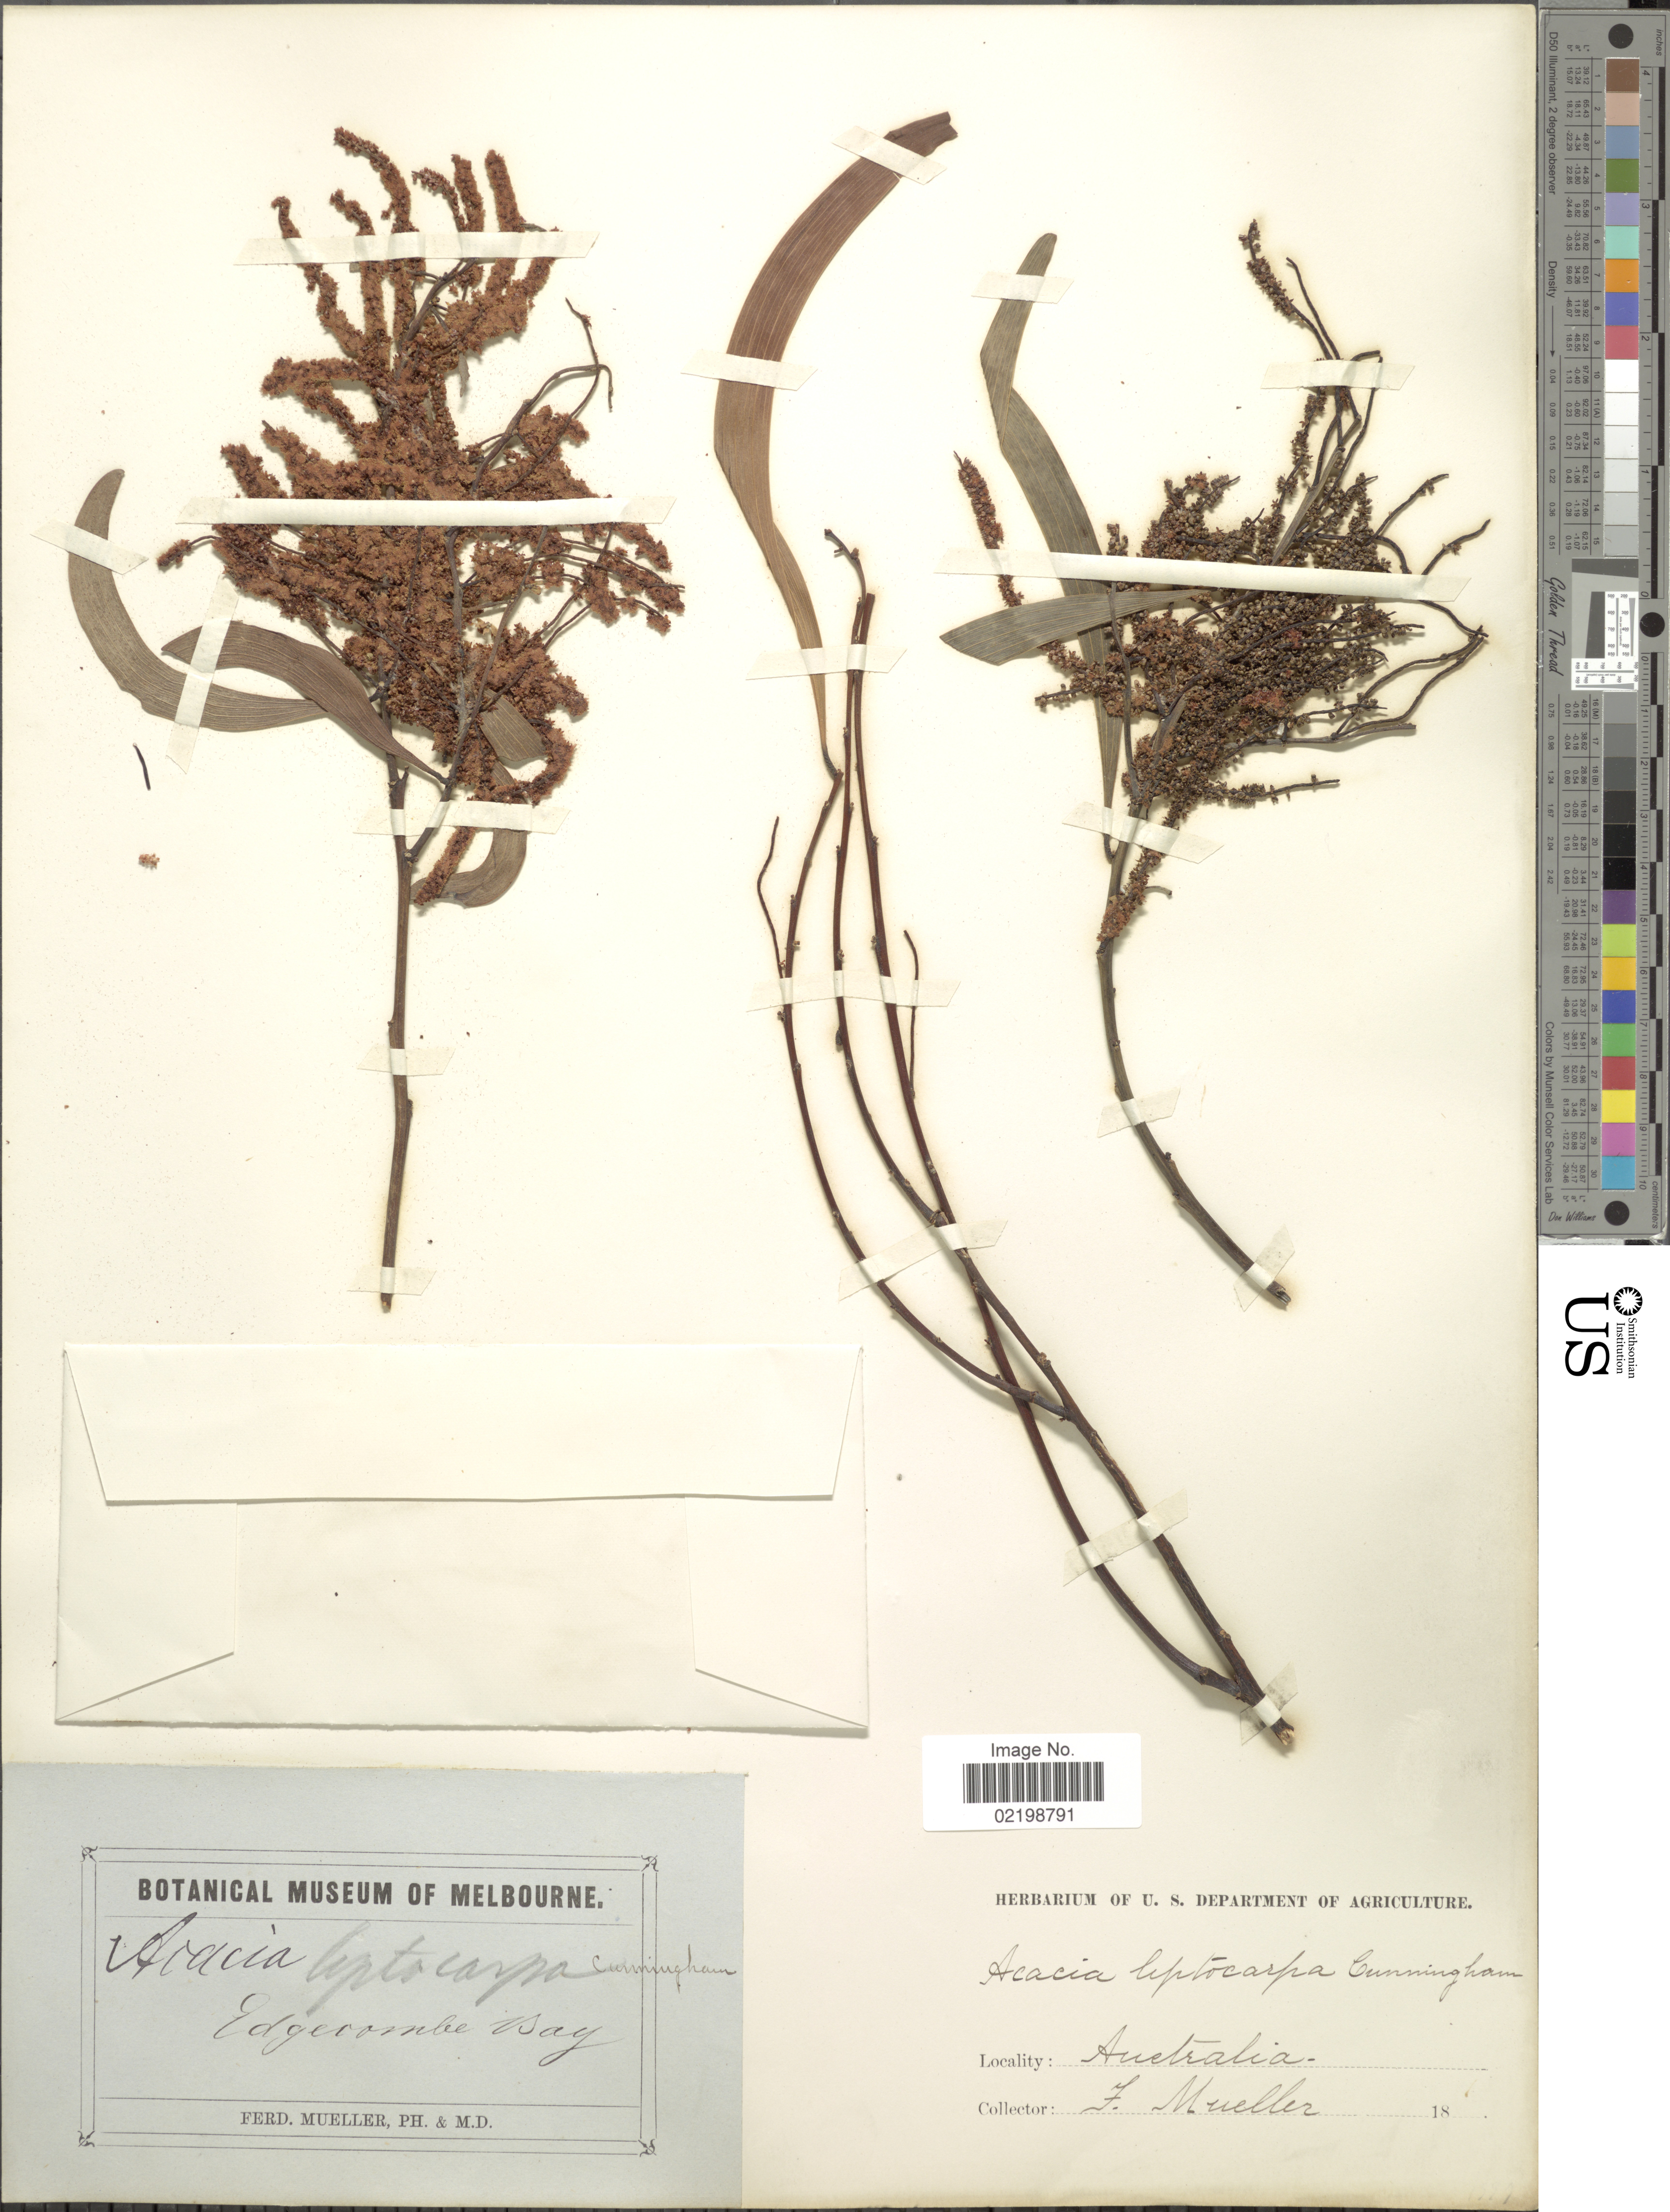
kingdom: Plantae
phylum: Tracheophyta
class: Magnoliopsida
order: Fabales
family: Fabaceae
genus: Acacia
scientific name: Acacia leptocarpa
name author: Benth.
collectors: F. Mueller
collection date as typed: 18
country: Australia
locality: Edgecombe Bay